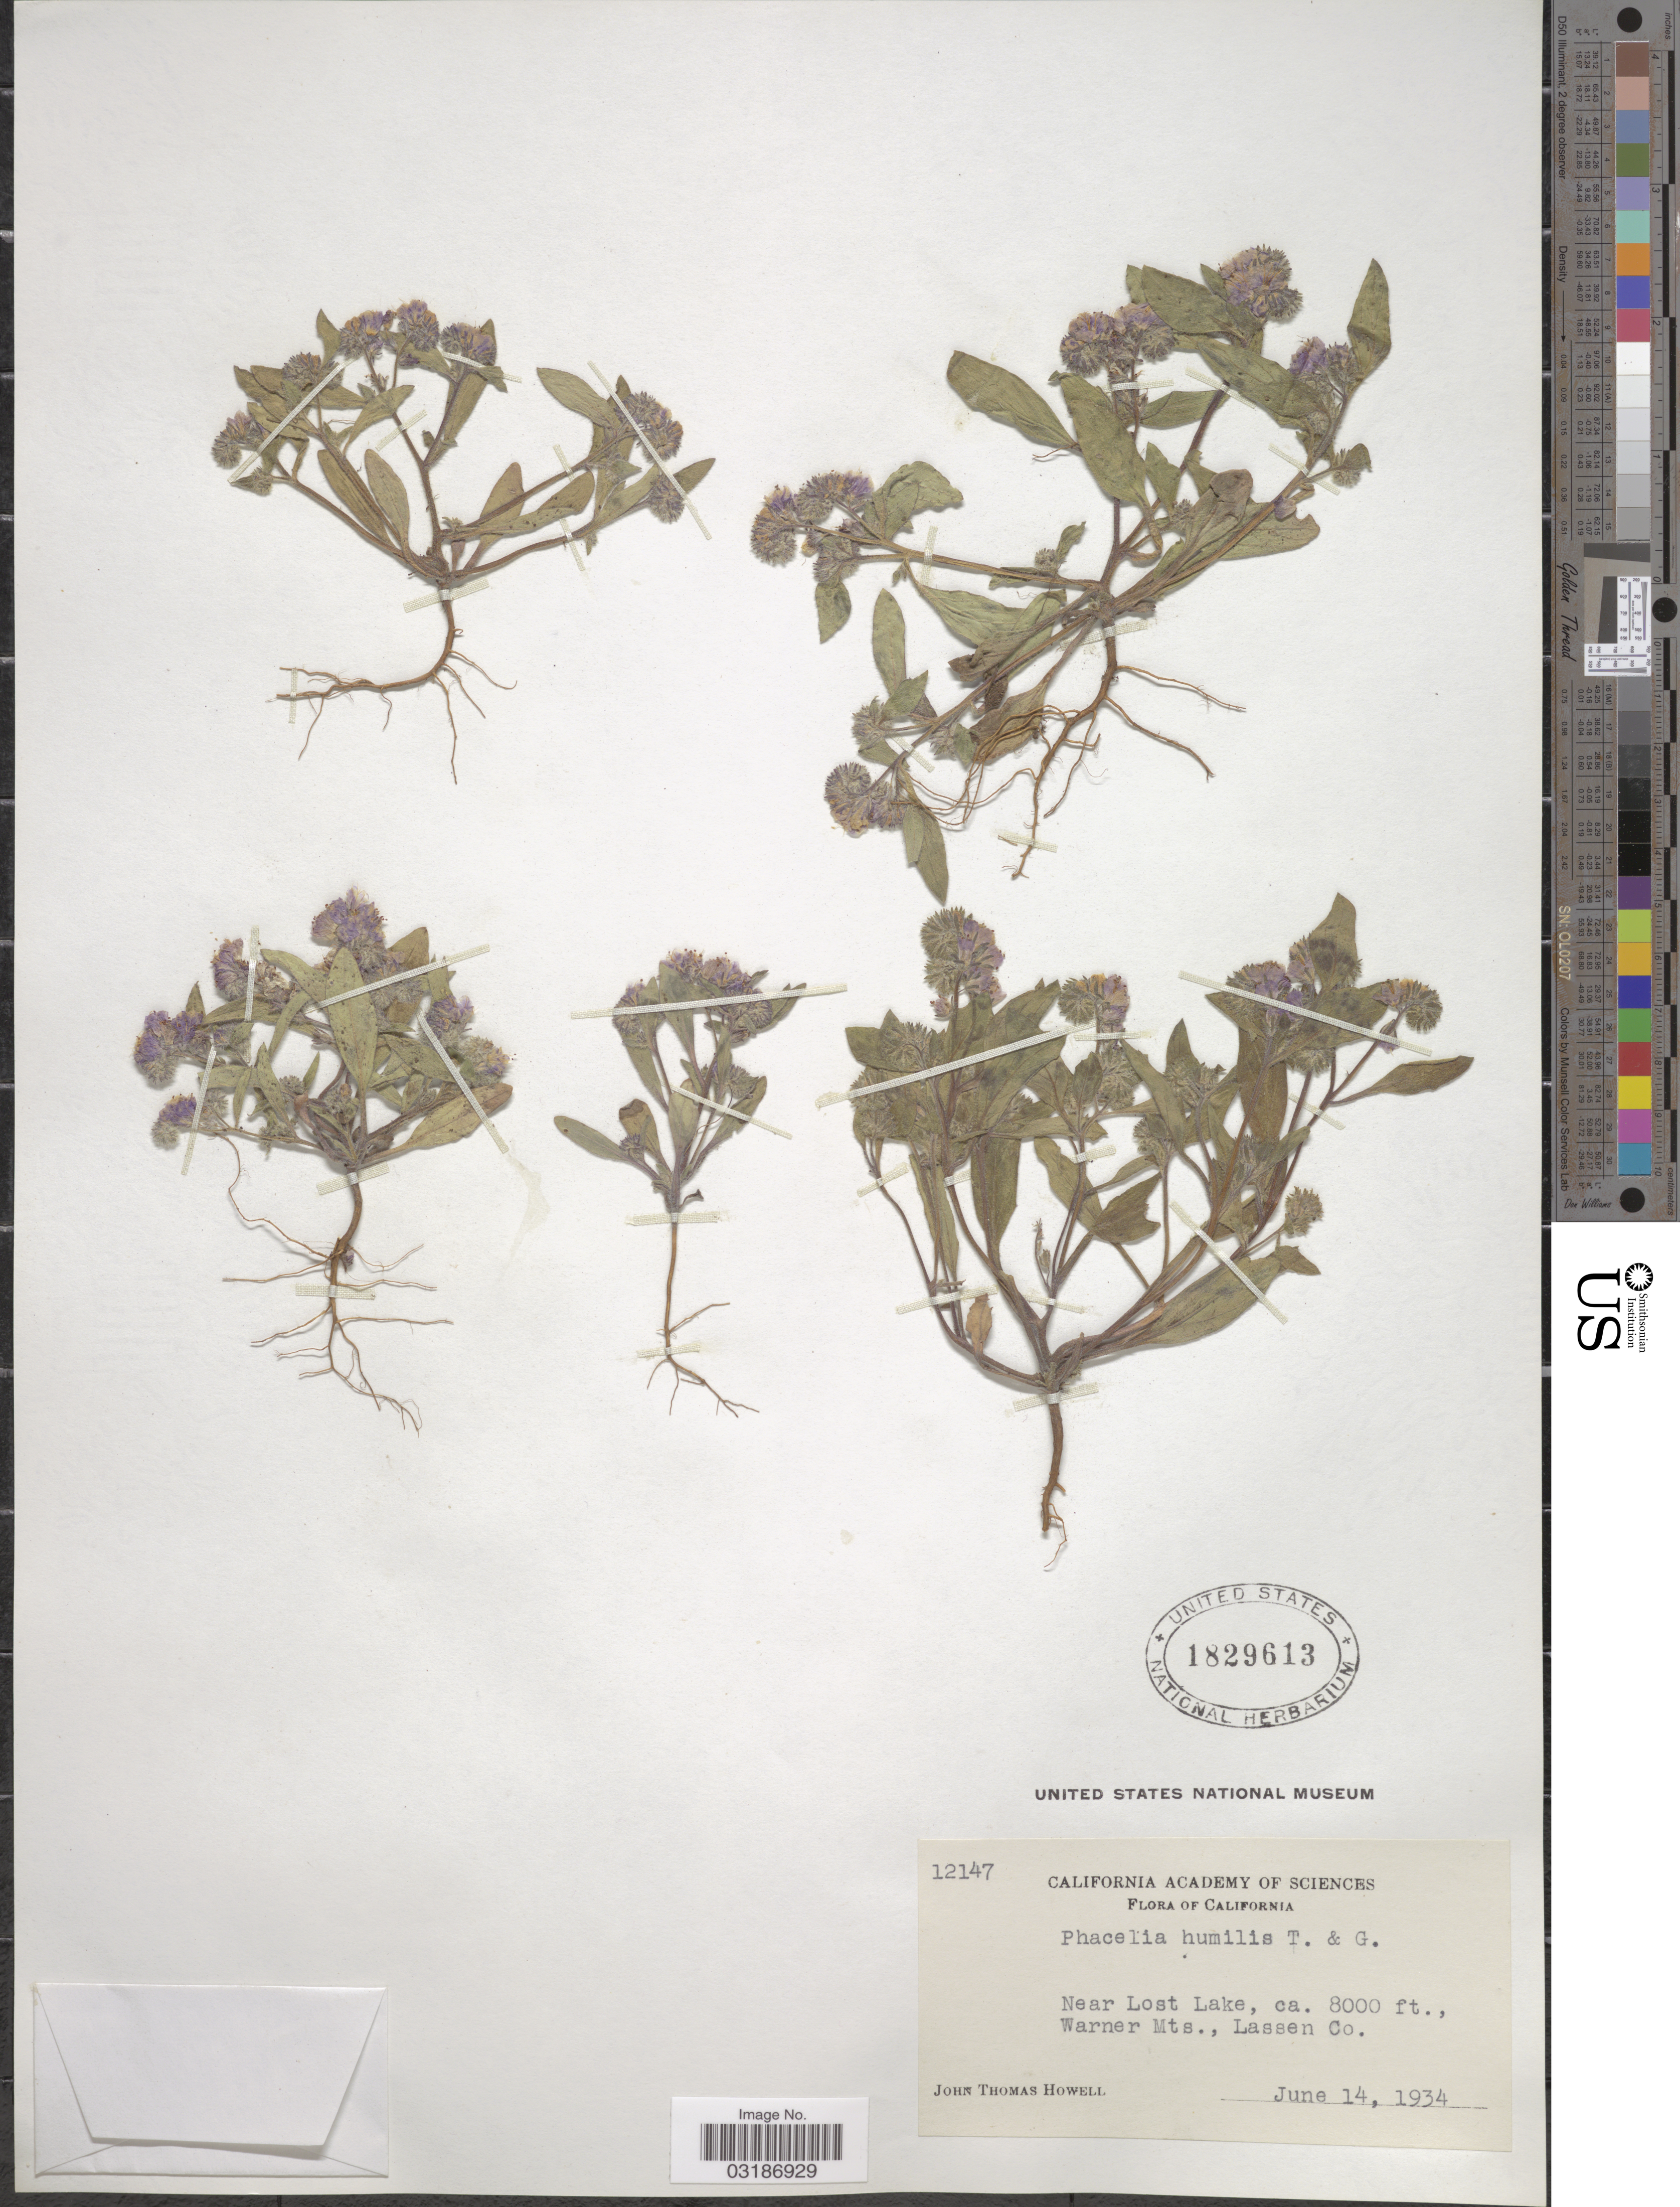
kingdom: Plantae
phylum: Tracheophyta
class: Magnoliopsida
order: Boraginales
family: Hydrophyllaceae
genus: Phacelia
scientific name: Phacelia humilis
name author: Torr. & A. Gray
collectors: J. T. Howell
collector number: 12147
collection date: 1934-06-14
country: United States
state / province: California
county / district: Lassen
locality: Near Lost Lake, Warner Mts., Lassen Co.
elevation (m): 2438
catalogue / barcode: US 1829613